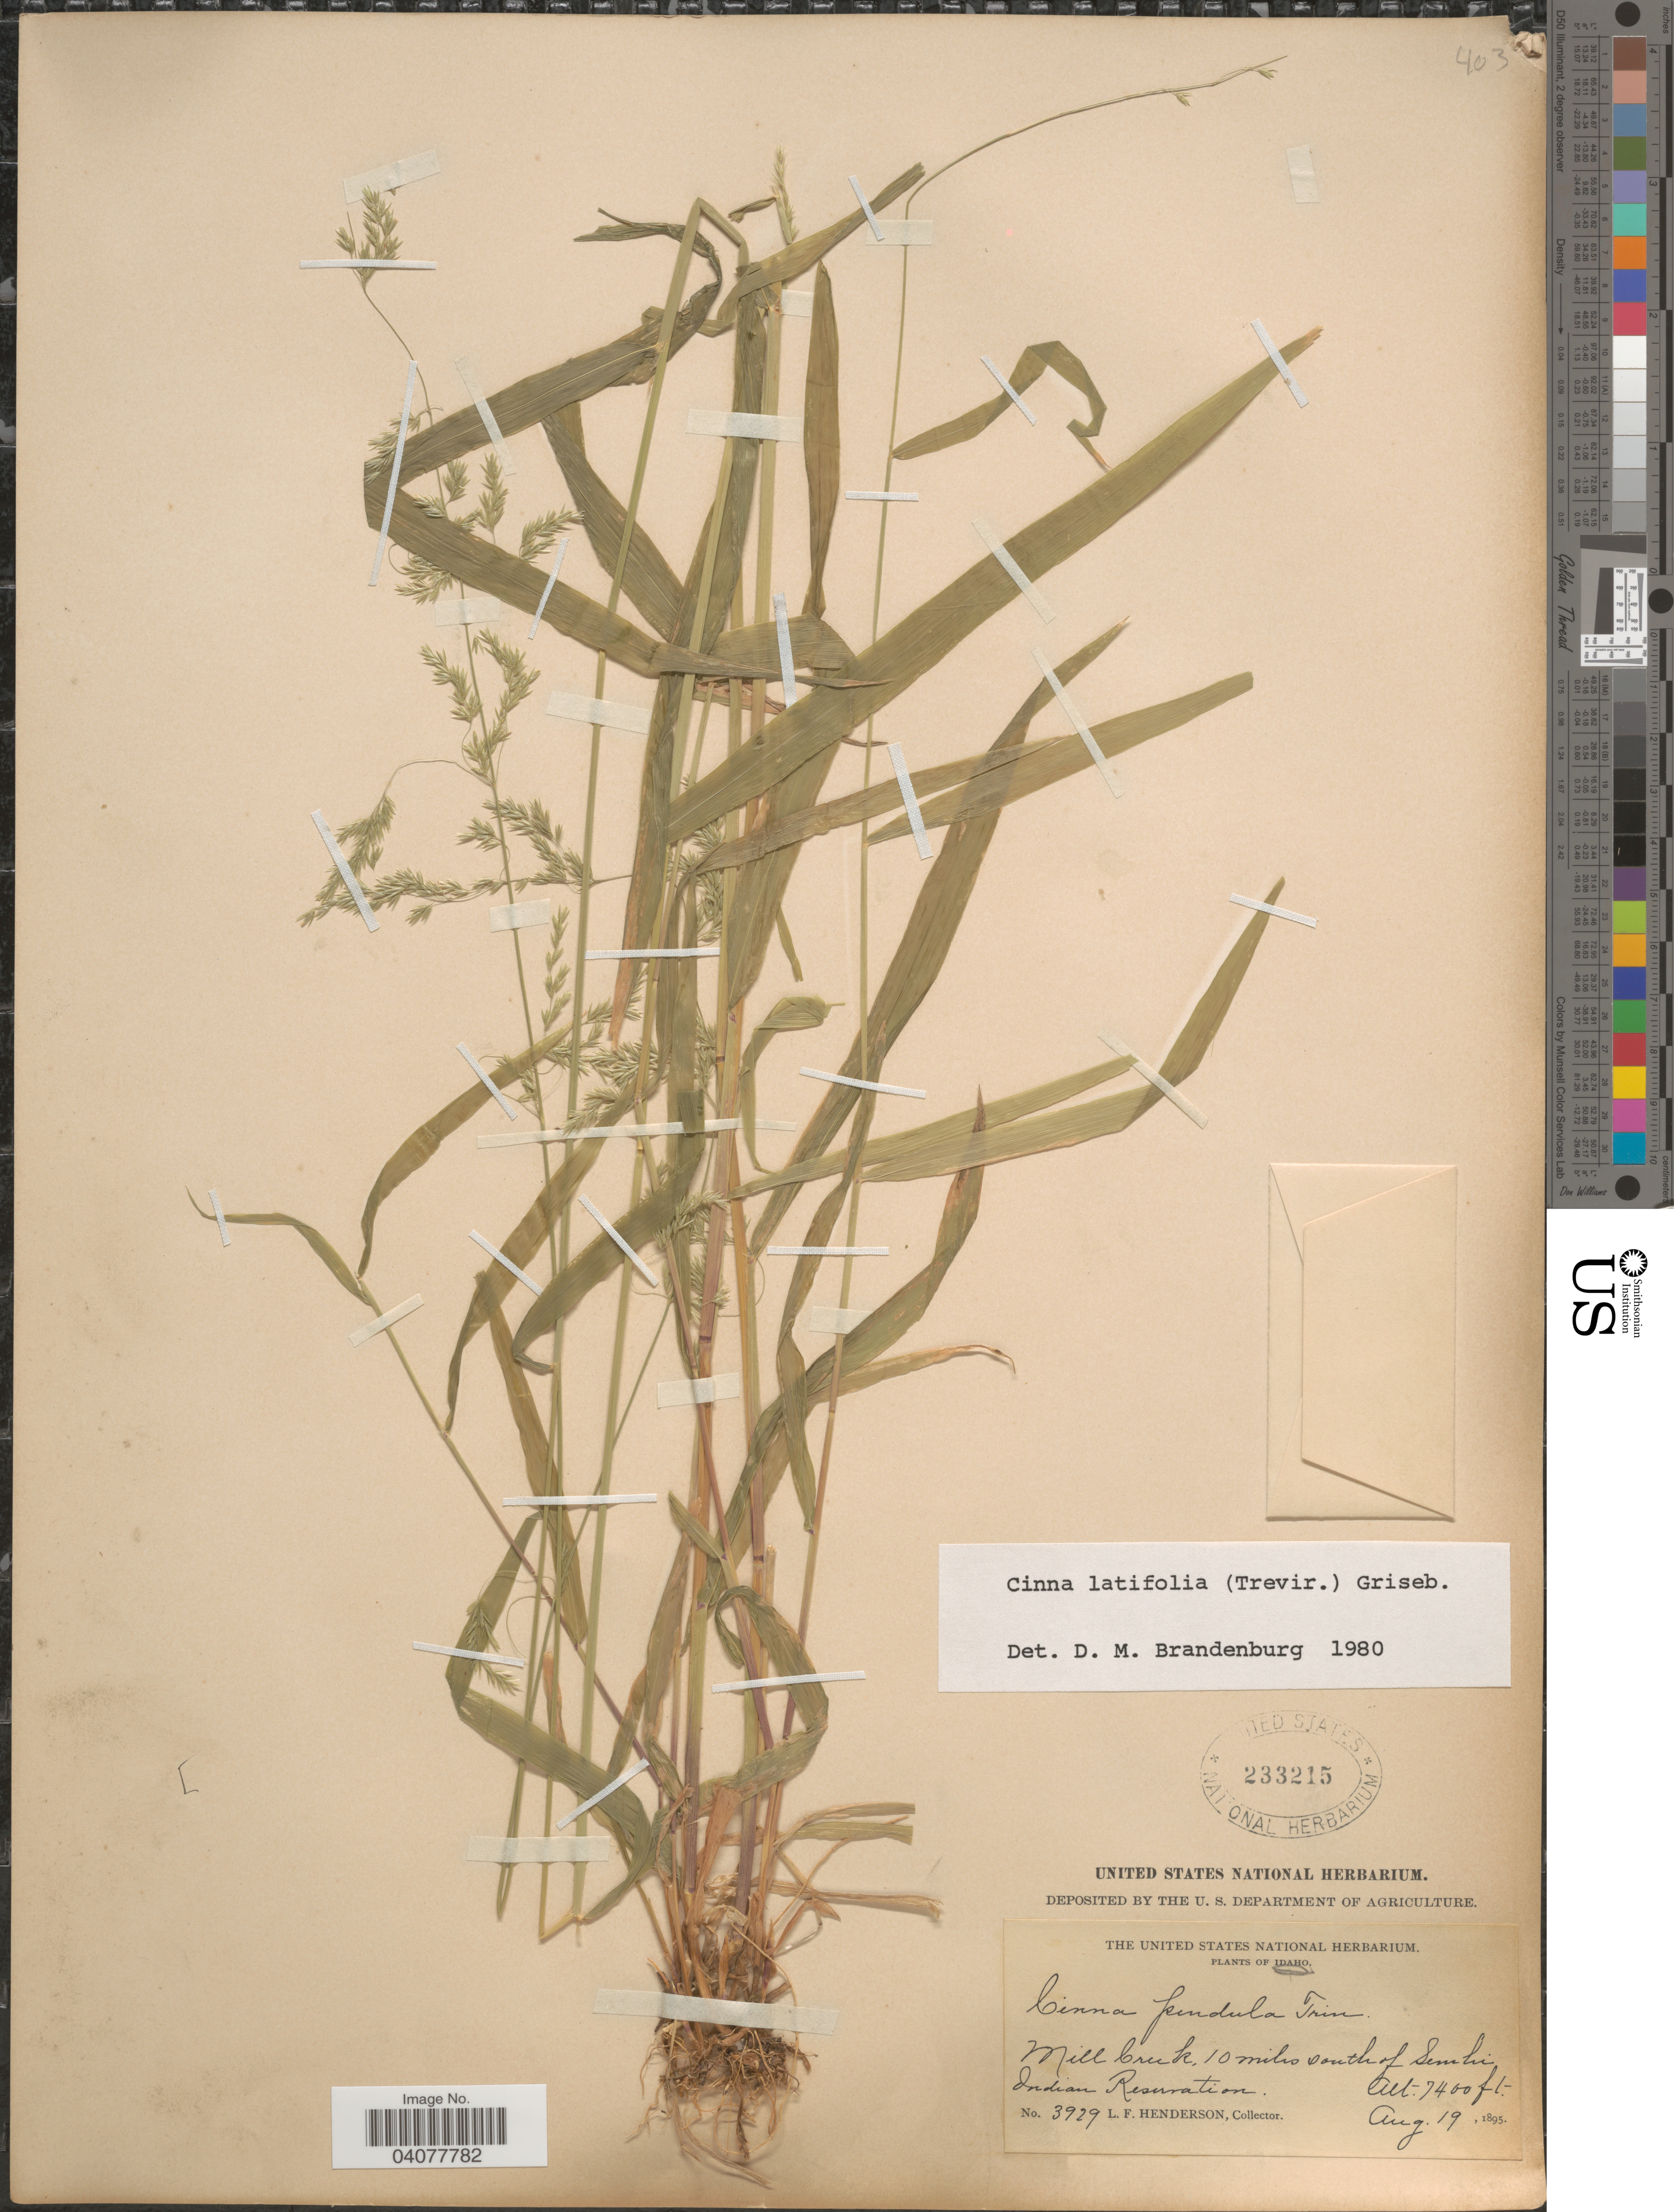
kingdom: Plantae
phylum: Tracheophyta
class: Liliopsida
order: Poales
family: Poaceae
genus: Cinna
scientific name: Cinna latifolia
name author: (Trevir. ex Goeppert) Griseb.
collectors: L. Henderson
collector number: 3929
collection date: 1895-08-19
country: United States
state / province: Idaho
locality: Mill Creek, 10 miles south of Lemhi Indian Reservation.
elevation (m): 2256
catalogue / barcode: US 233215